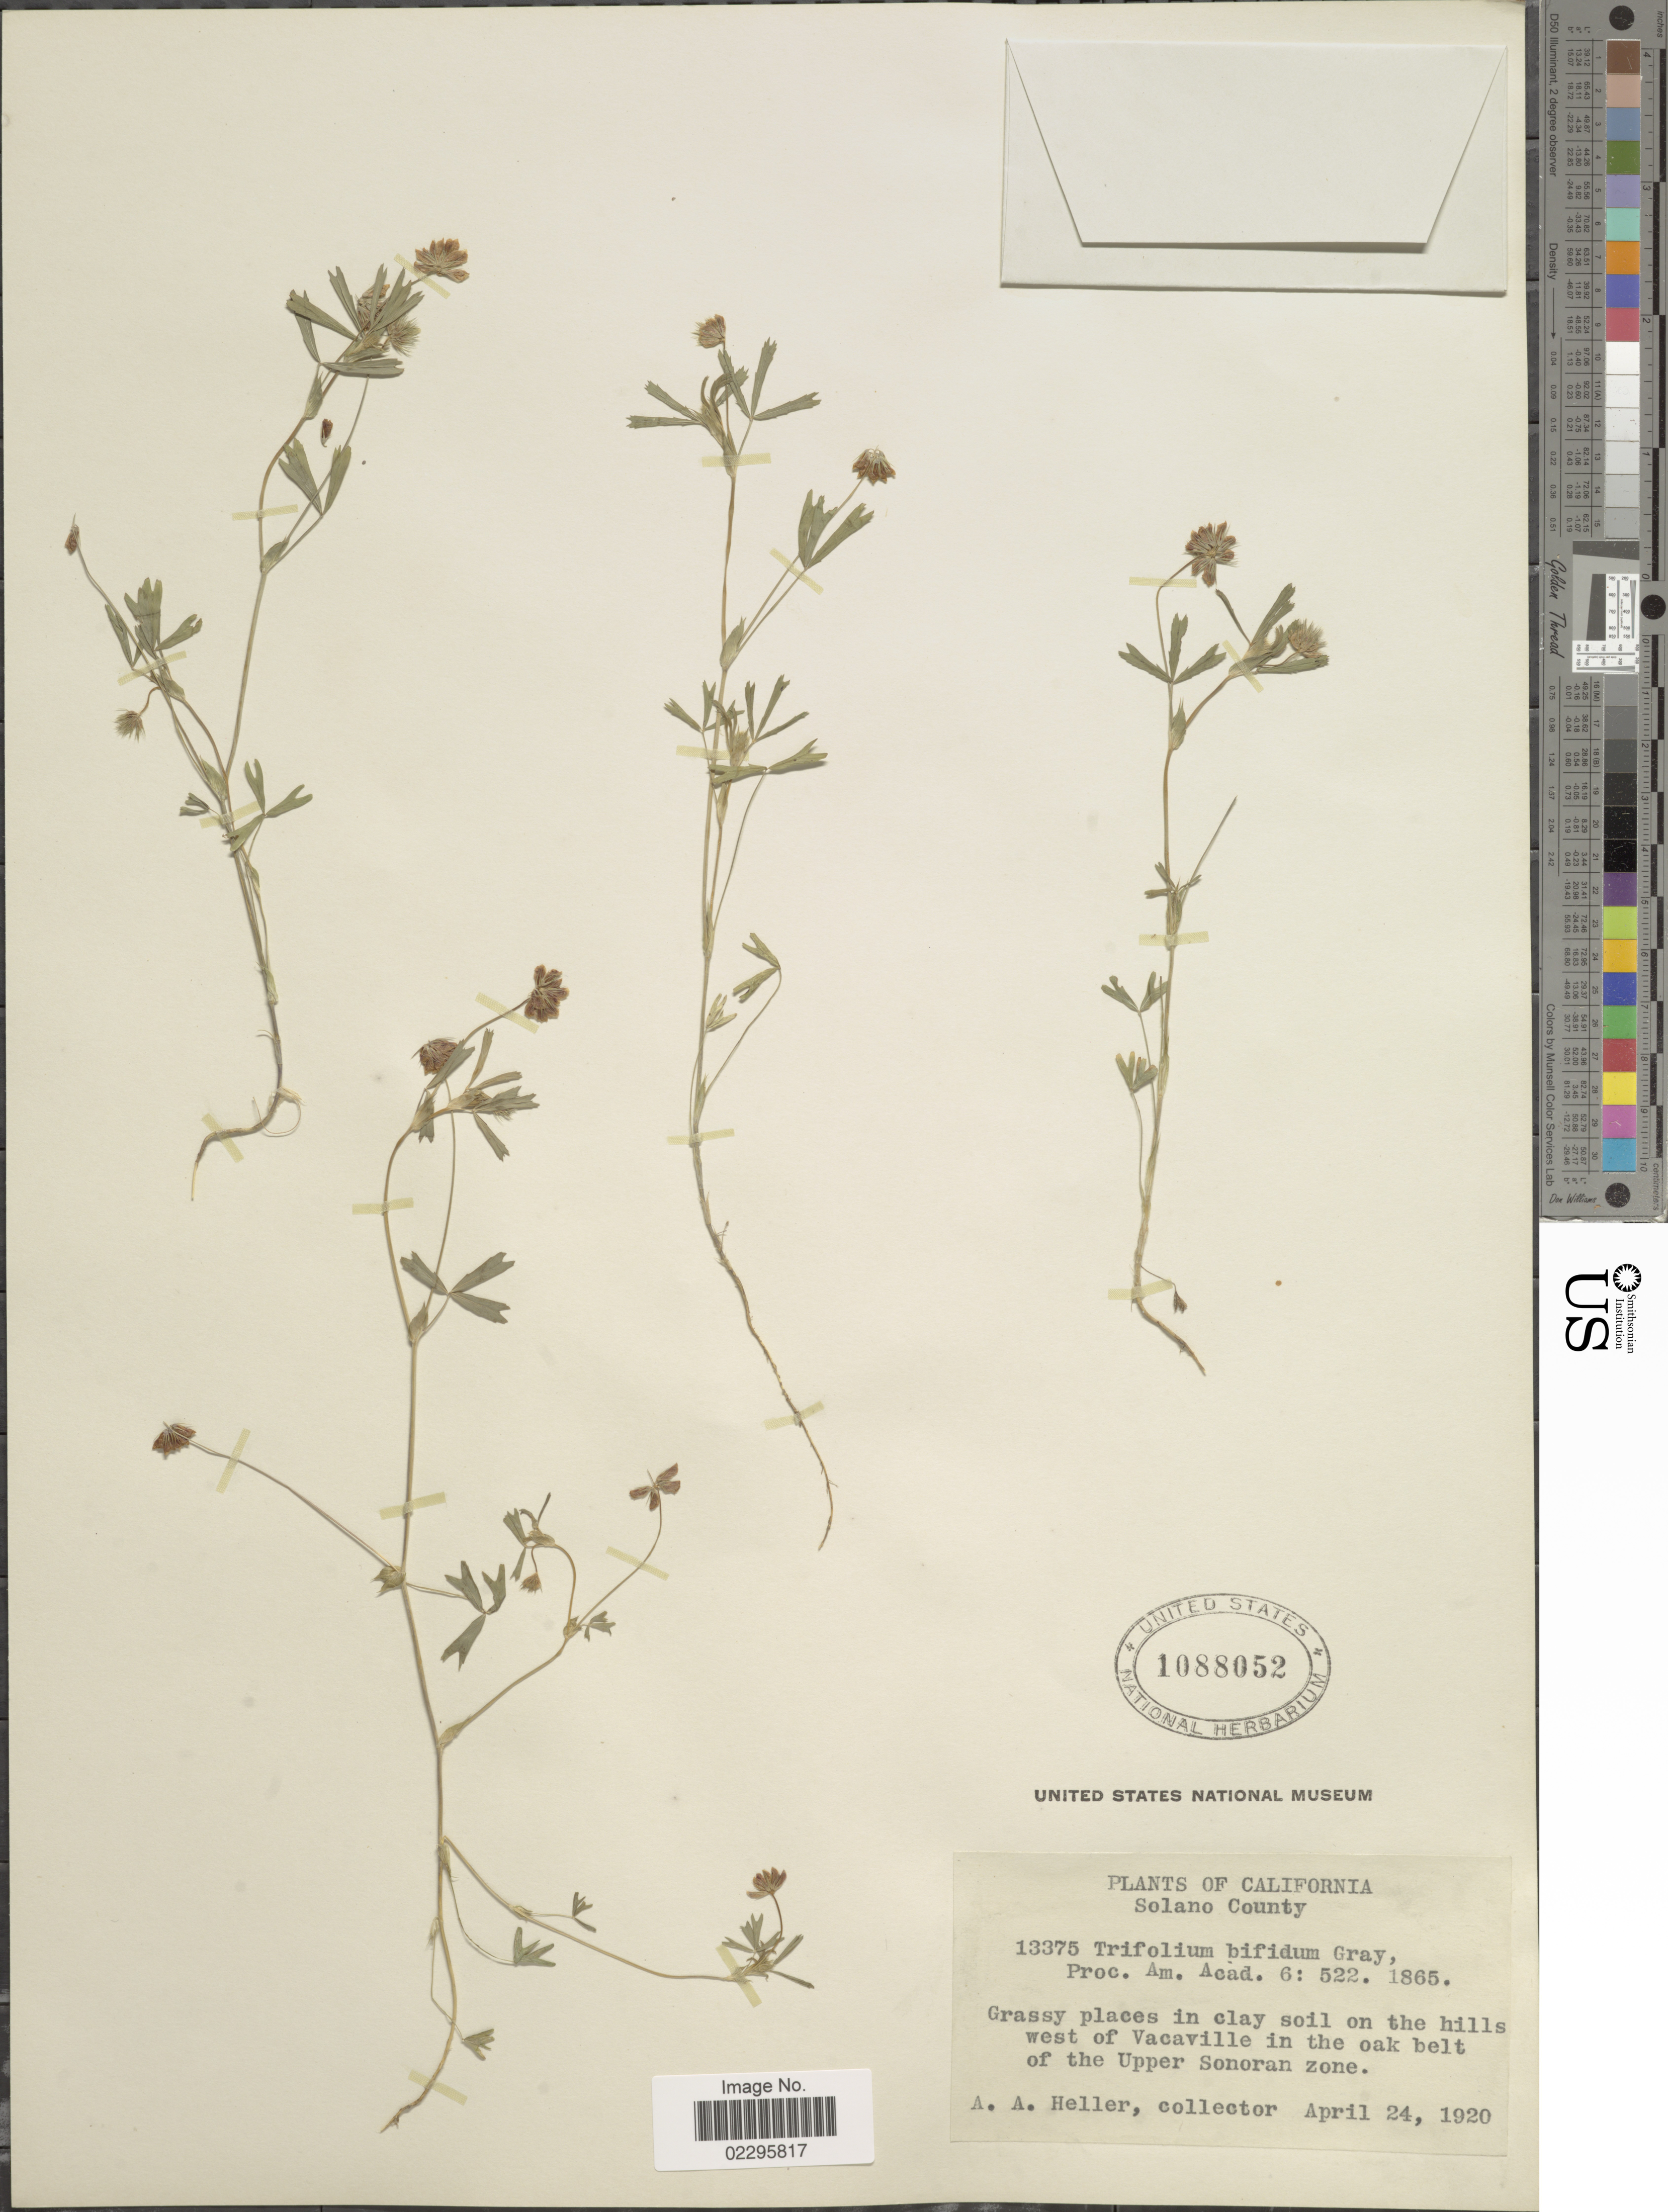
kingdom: Plantae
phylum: Tracheophyta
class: Magnoliopsida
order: Fabales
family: Fabaceae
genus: Trifolium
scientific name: Trifolium bifidum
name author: A. Gray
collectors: A. A. Heller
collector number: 13375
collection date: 1920-04-24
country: United States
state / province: California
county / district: Solano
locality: Solano County, grassy places in clay soil on the hills west of Vacaville in the oak belt of the Upper Sonoran zone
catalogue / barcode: US 1088052